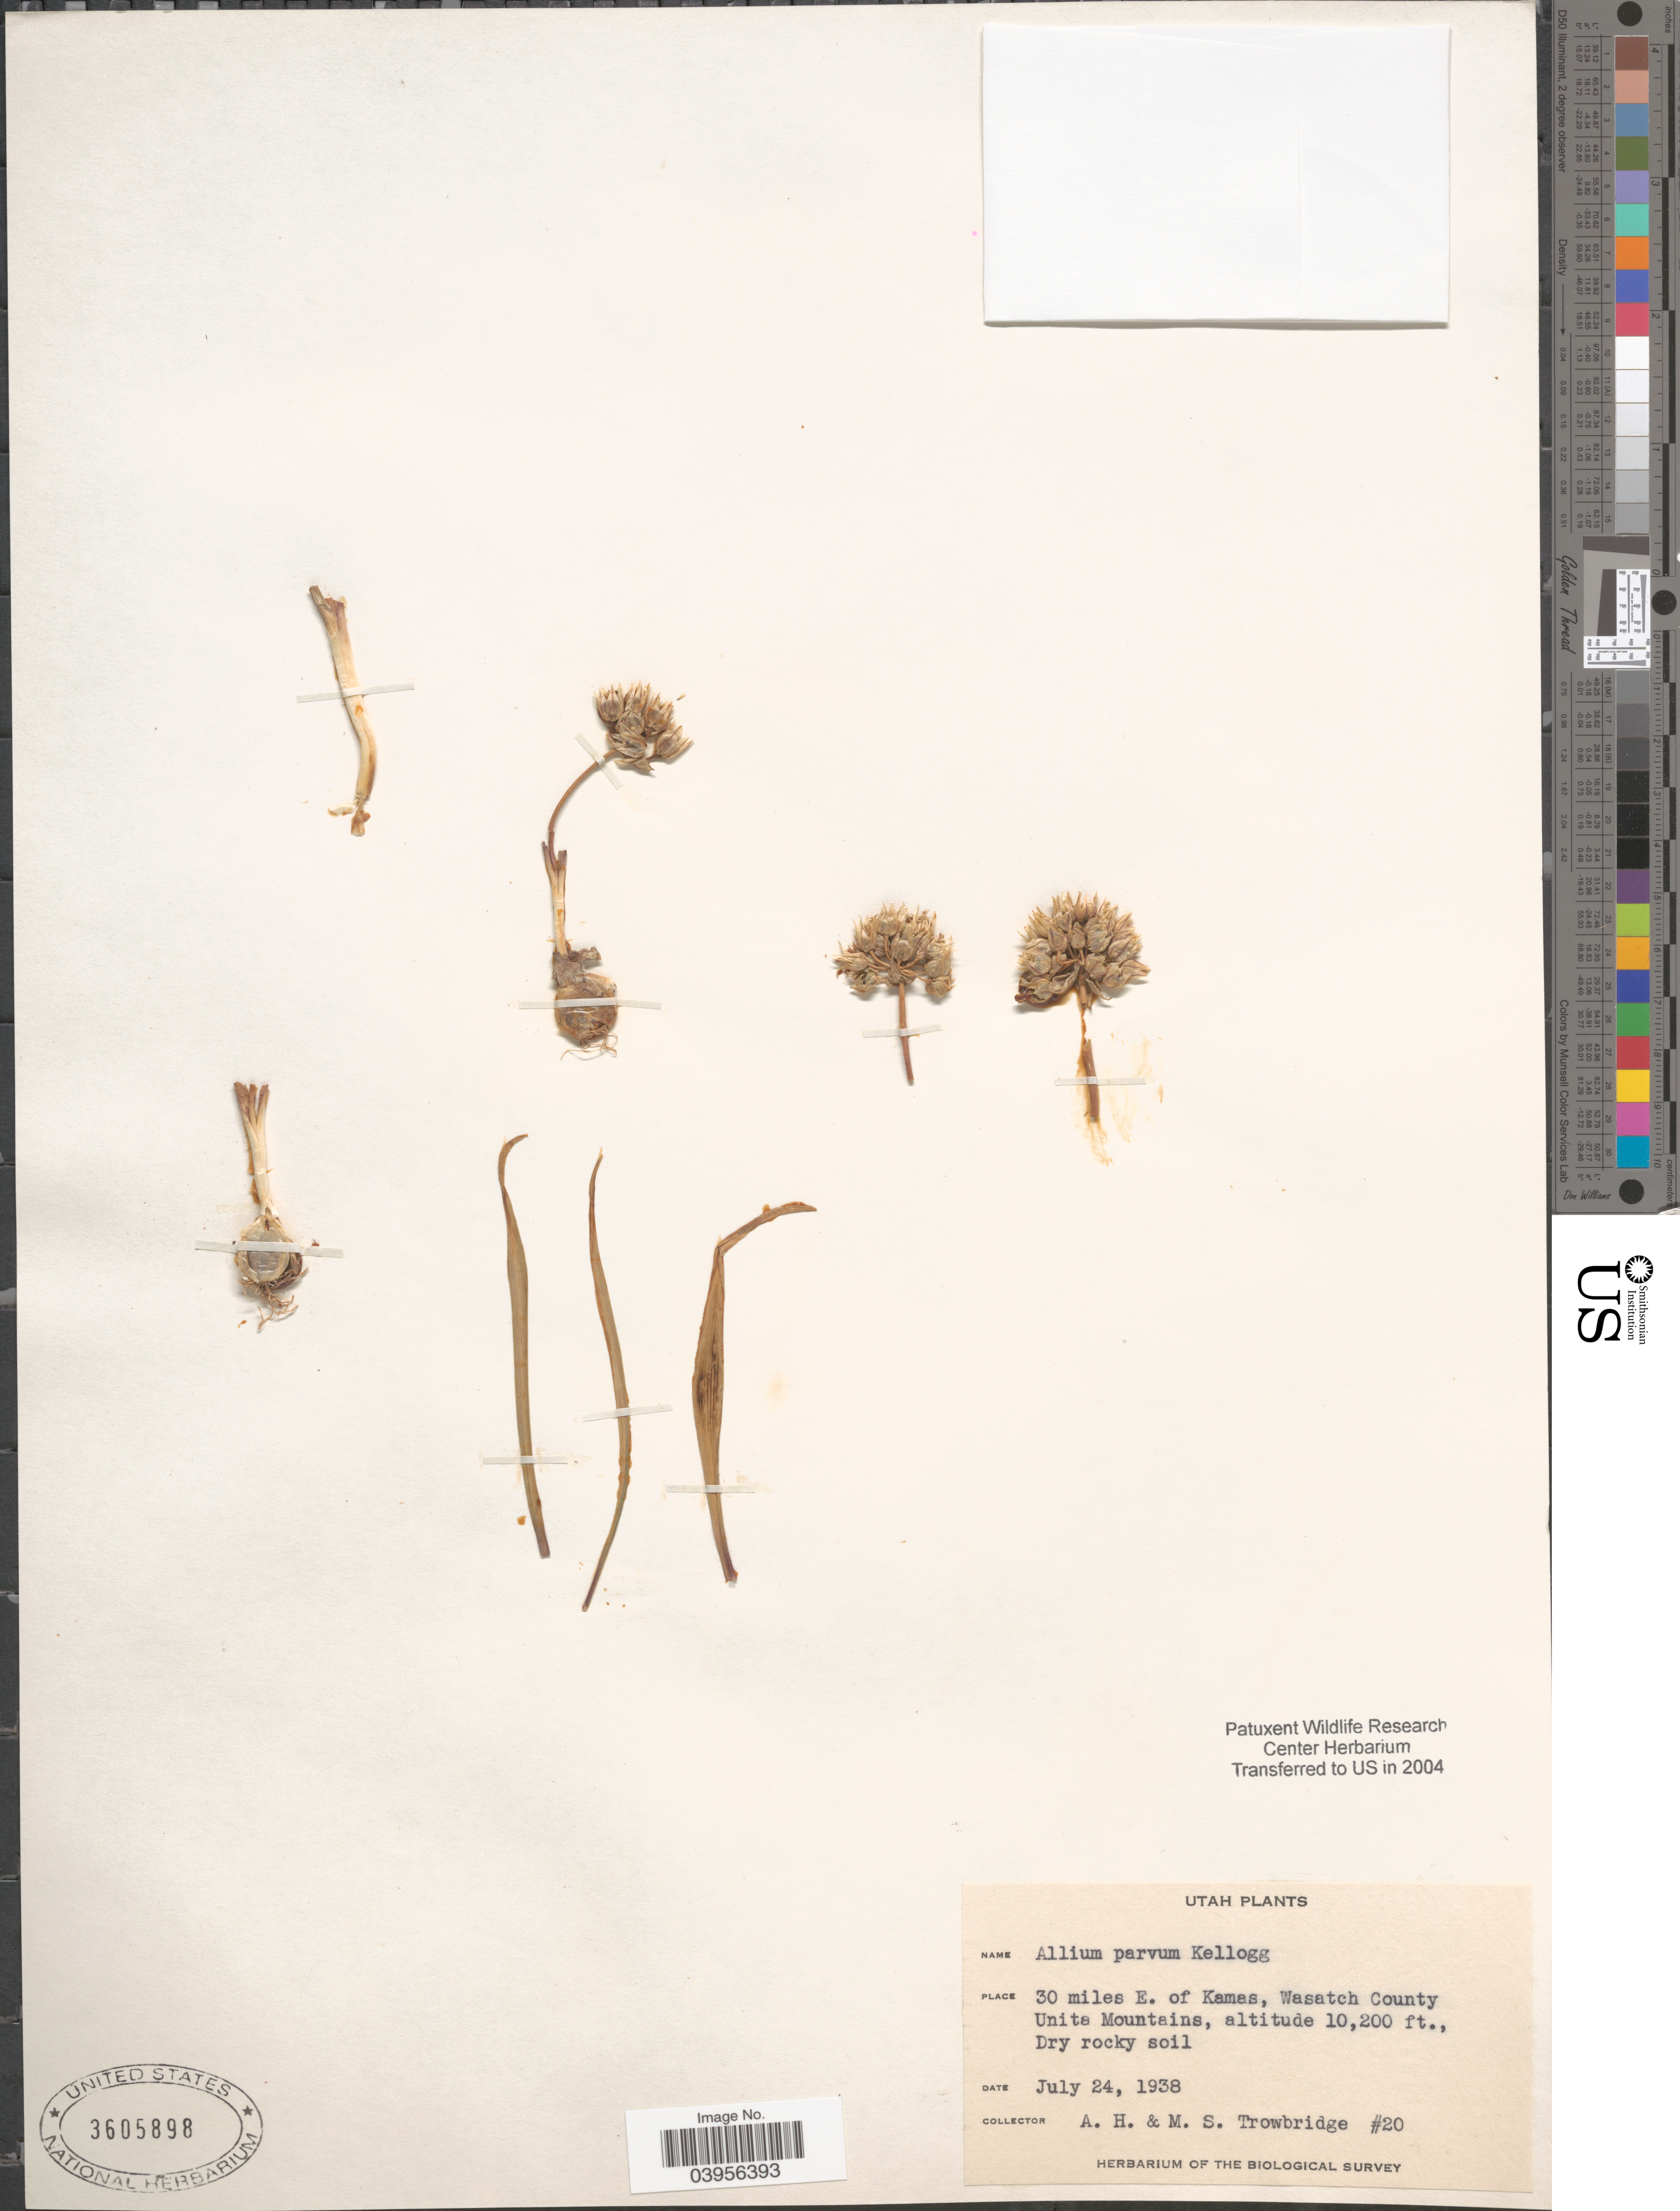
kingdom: Plantae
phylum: Tracheophyta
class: Liliopsida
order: Asparagales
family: Amaryllidaceae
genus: Allium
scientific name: Allium parvum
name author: Kellogg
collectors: A. H. Trowbridge & M. Trowbridge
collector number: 20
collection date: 1938-07-24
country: United States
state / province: Utah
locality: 30 miles E. of Kamas, Wasatch County. Unita Mountains.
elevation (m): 3109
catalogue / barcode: US 3605898